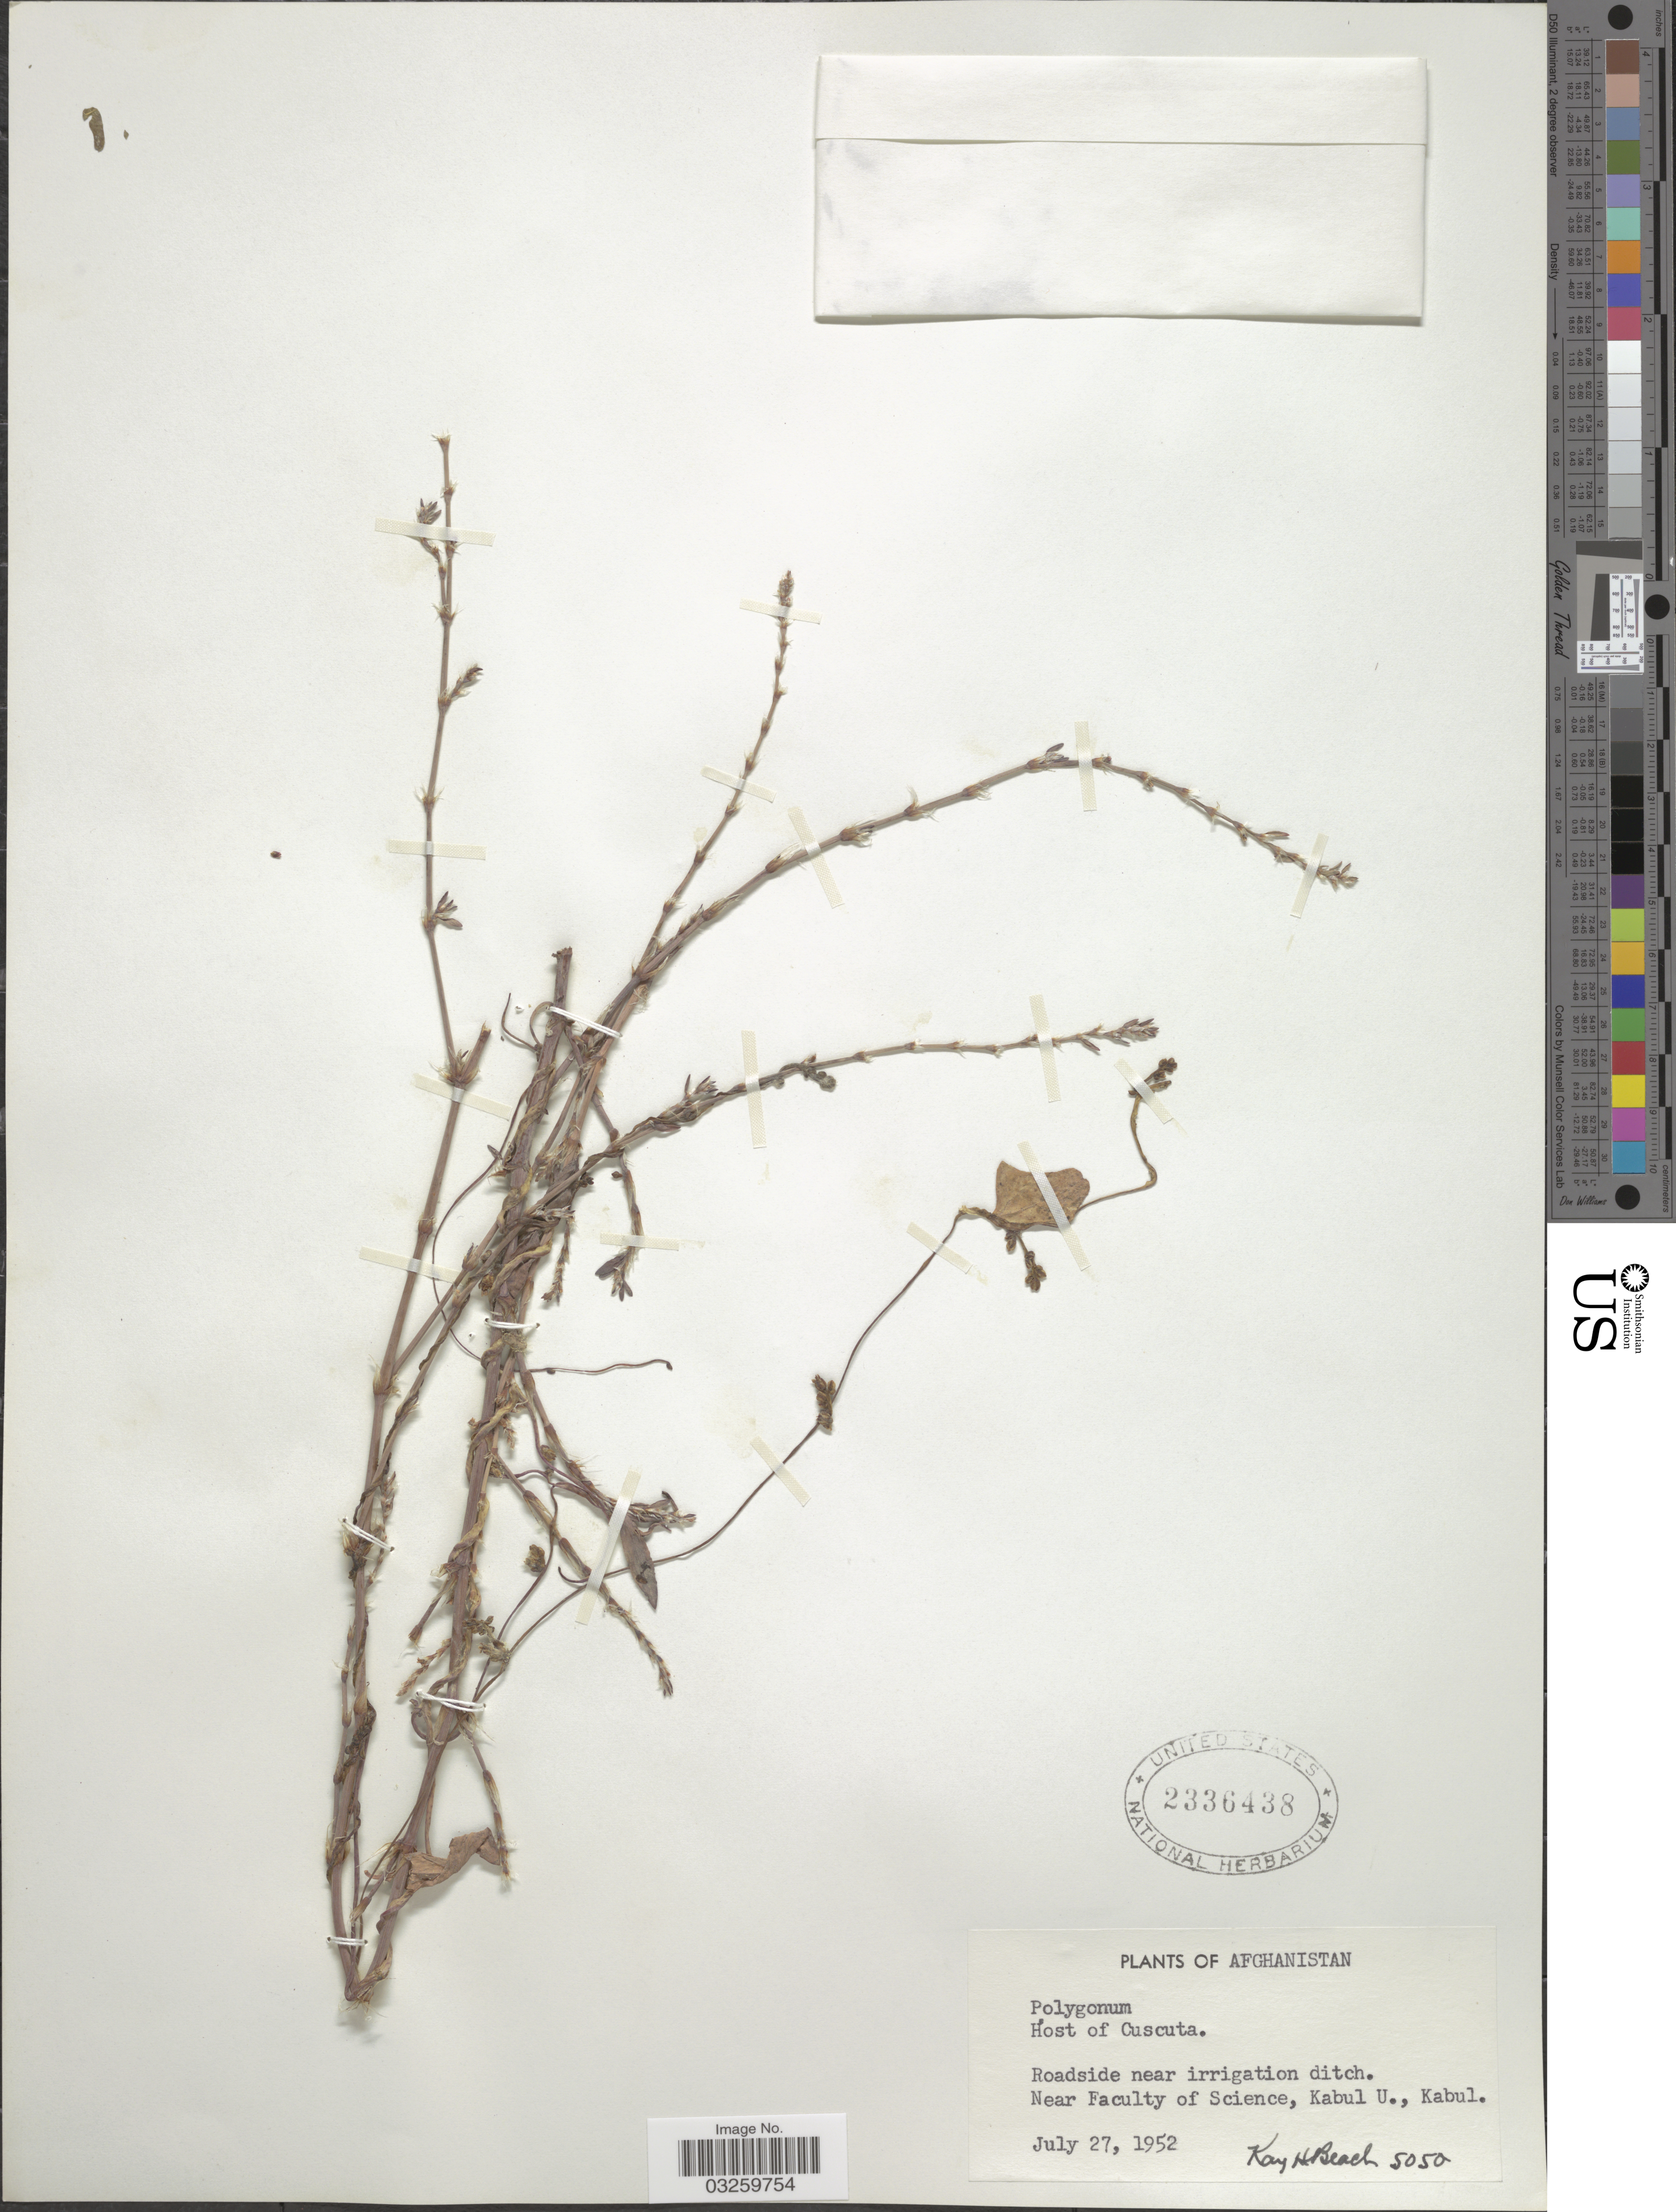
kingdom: Plantae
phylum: Tracheophyta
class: Magnoliopsida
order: Caryophyllales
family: Polygonaceae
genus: Polygonum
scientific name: Polygonum sp.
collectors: K. H. Beach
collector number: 5050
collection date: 1952-07-27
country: Afghanistan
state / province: Kabul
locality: Near Faculty of Science, Kabul U., Kabul.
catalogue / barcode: US 2336438